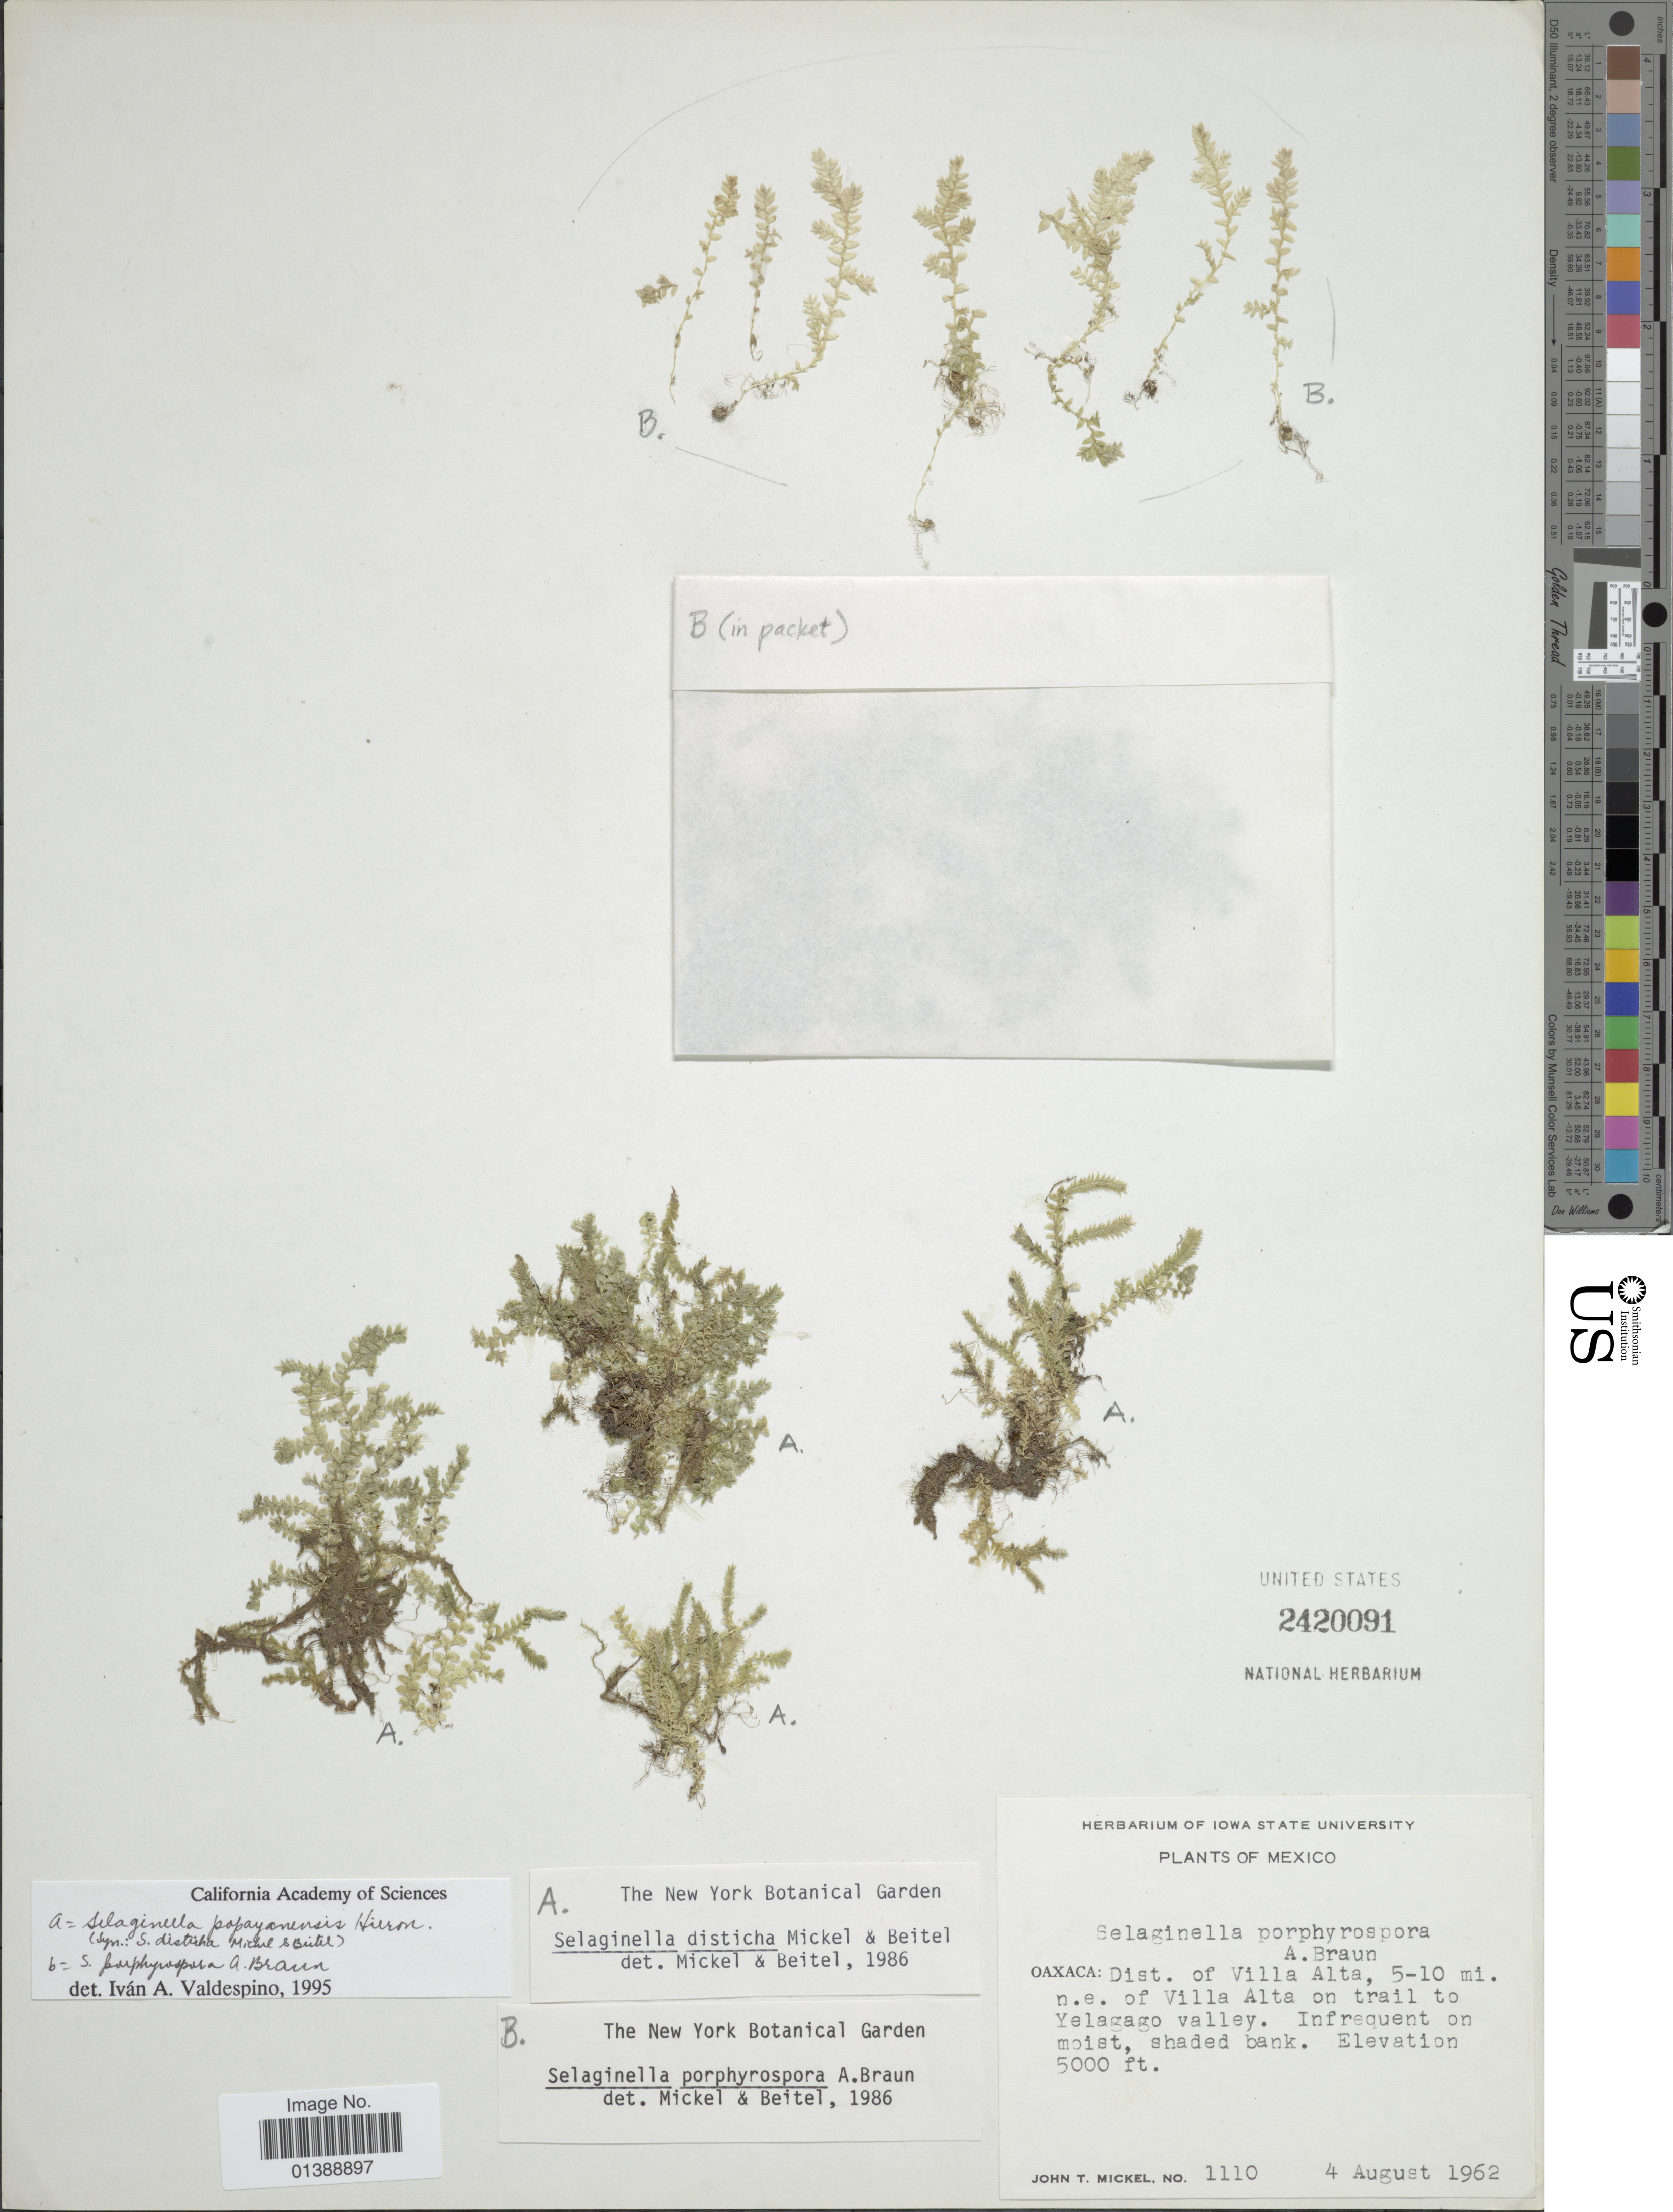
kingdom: Plantae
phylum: Tracheophyta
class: Lycopodiopsida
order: Selaginellales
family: Selaginellaceae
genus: Selaginella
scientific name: Selaginella popayanensis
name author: Hieron.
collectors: J. T. Mickel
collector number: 1110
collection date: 1962-08-04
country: Mexico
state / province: Oaxaca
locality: Dist of Villa Alta, 5-10 mi. n.e. of Villa Alta on trail to Yelagago valley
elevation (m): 1524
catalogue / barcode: US 2420091